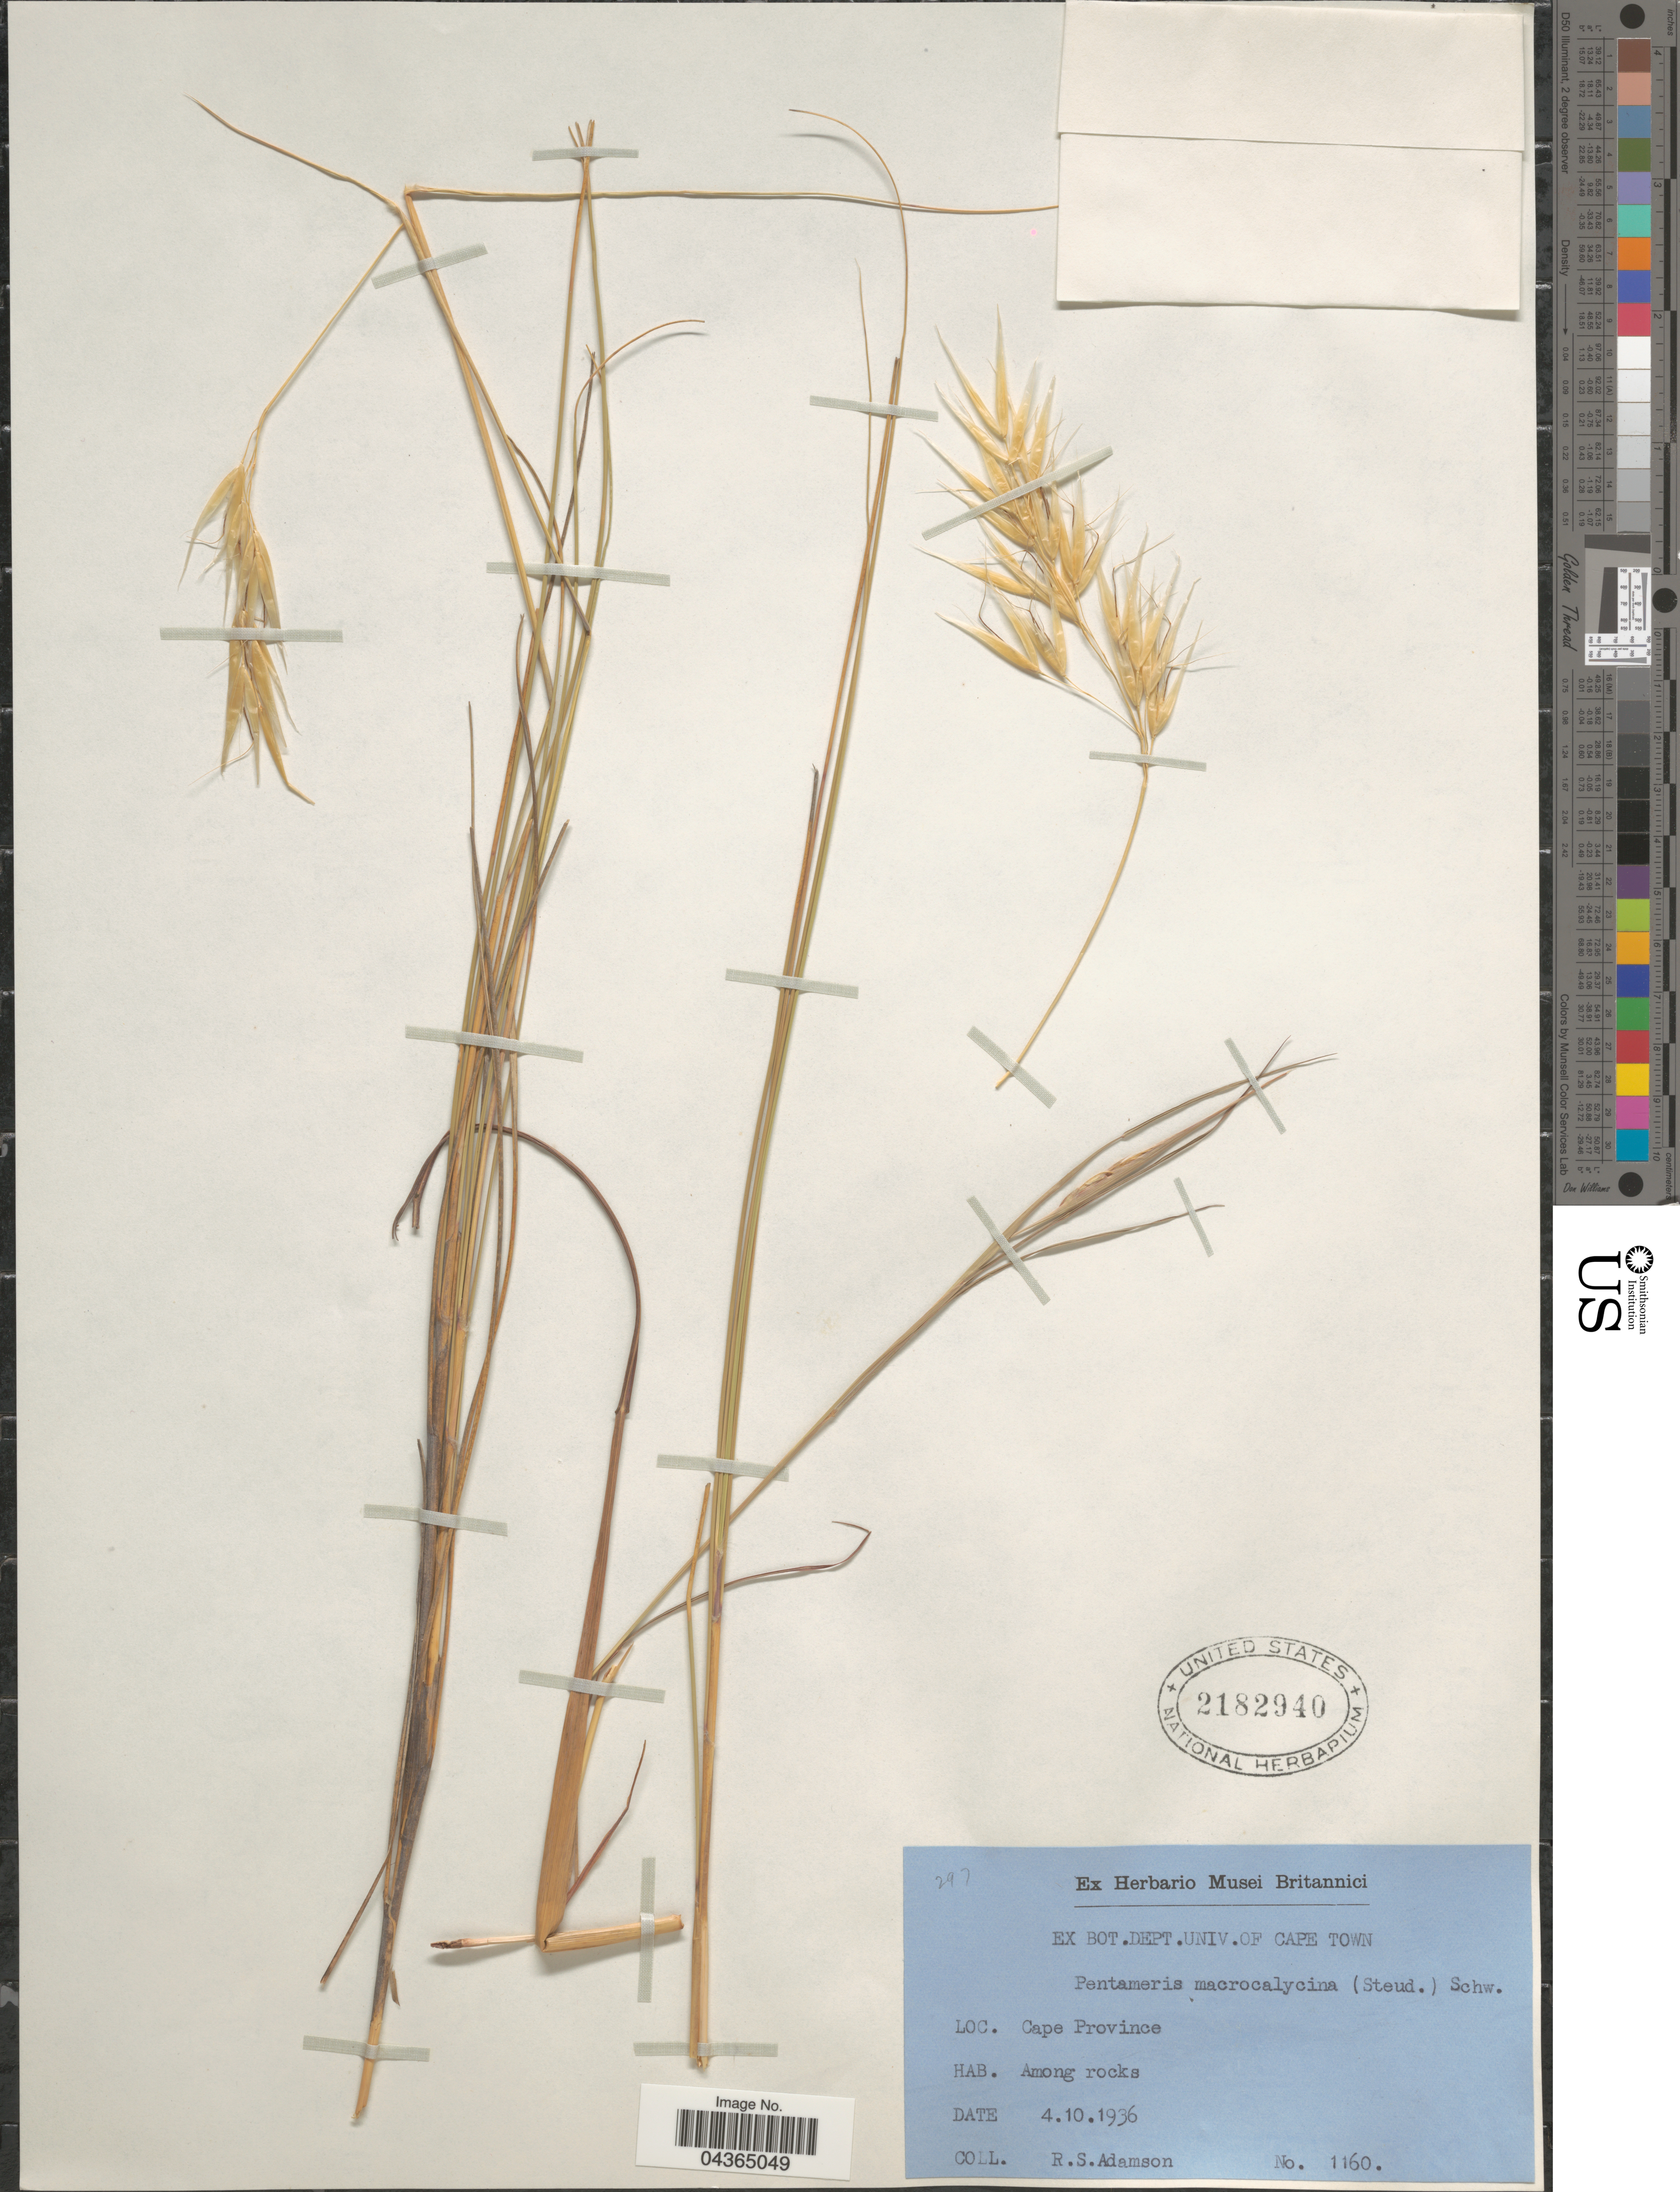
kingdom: Plantae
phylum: Tracheophyta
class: Liliopsida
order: Poales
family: Poaceae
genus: Pentameris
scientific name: Pentameris macrocalycina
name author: (Steud.) Schweick.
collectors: R. S. Adamson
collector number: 1160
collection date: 1936-10-04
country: South Africa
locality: Cape Province, Among rocks.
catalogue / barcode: US 2182940